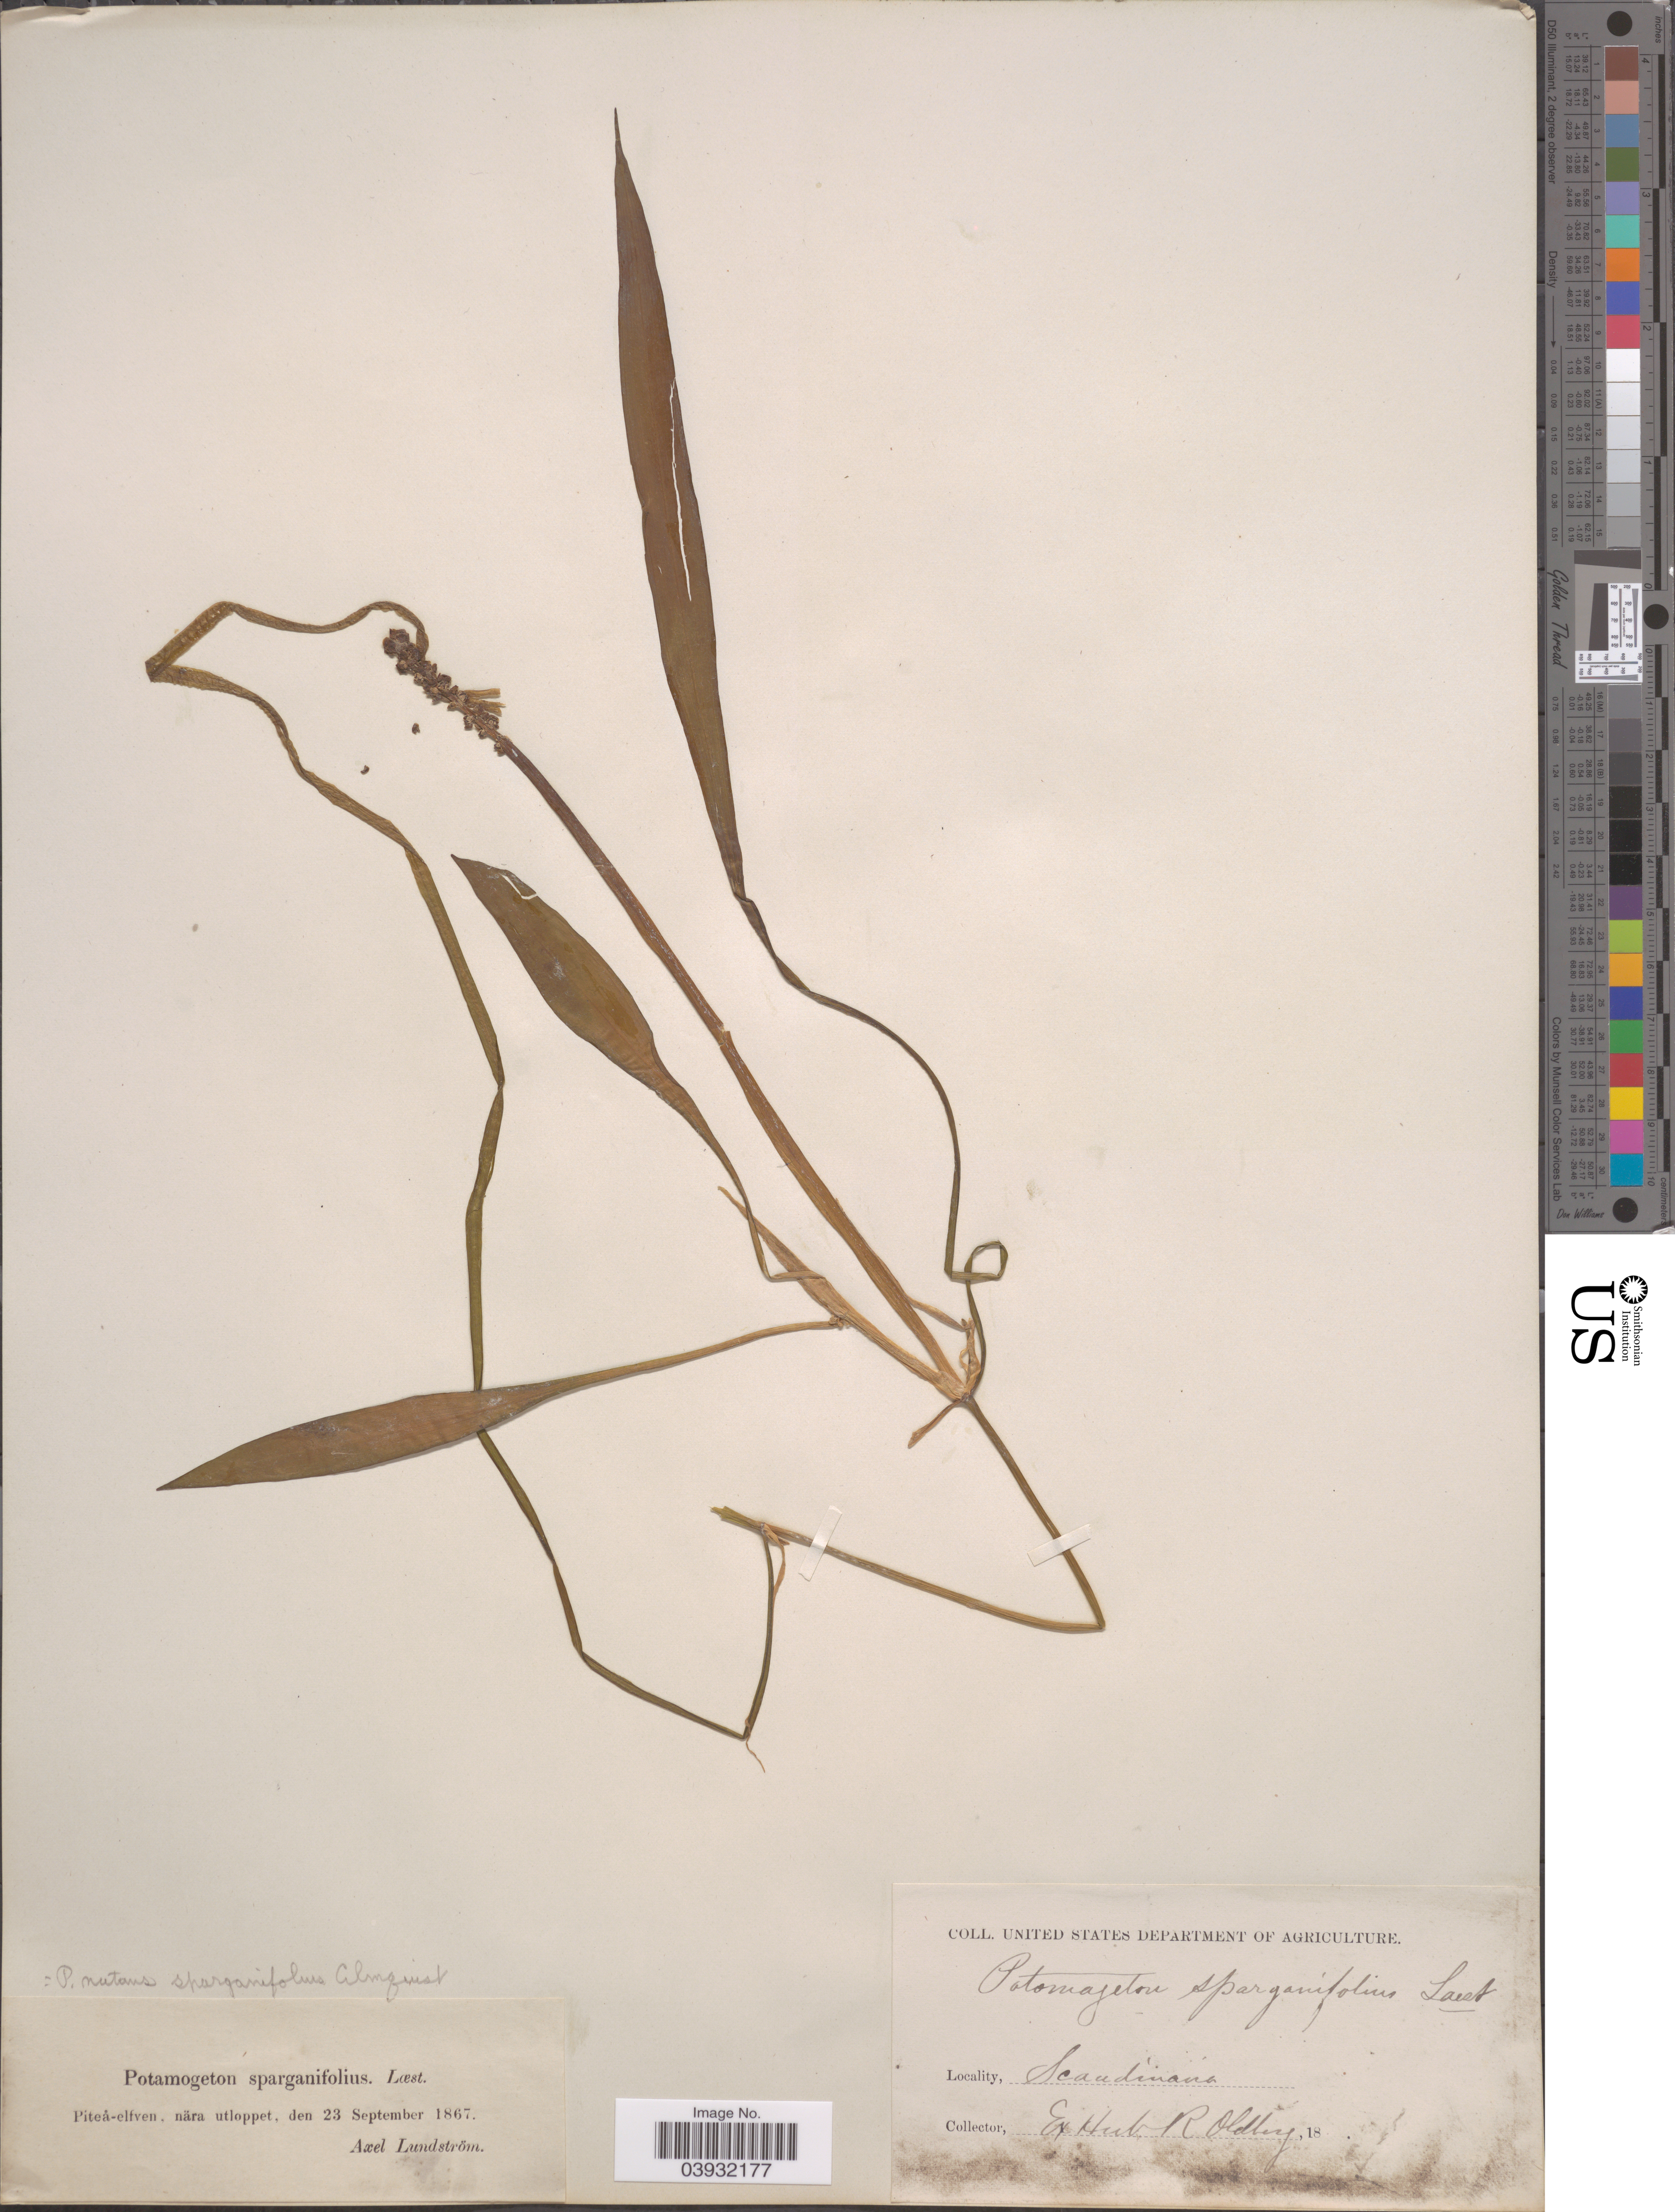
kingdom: Plantae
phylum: Tracheophyta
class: Liliopsida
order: Alismatales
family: Potamogetonaceae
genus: Potamogeton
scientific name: Potamogeton natans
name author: L.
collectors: A. N. Lundstrom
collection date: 1867-09-23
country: Sweden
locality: Scandinavia. Piteå-elfven, nära utloppet.